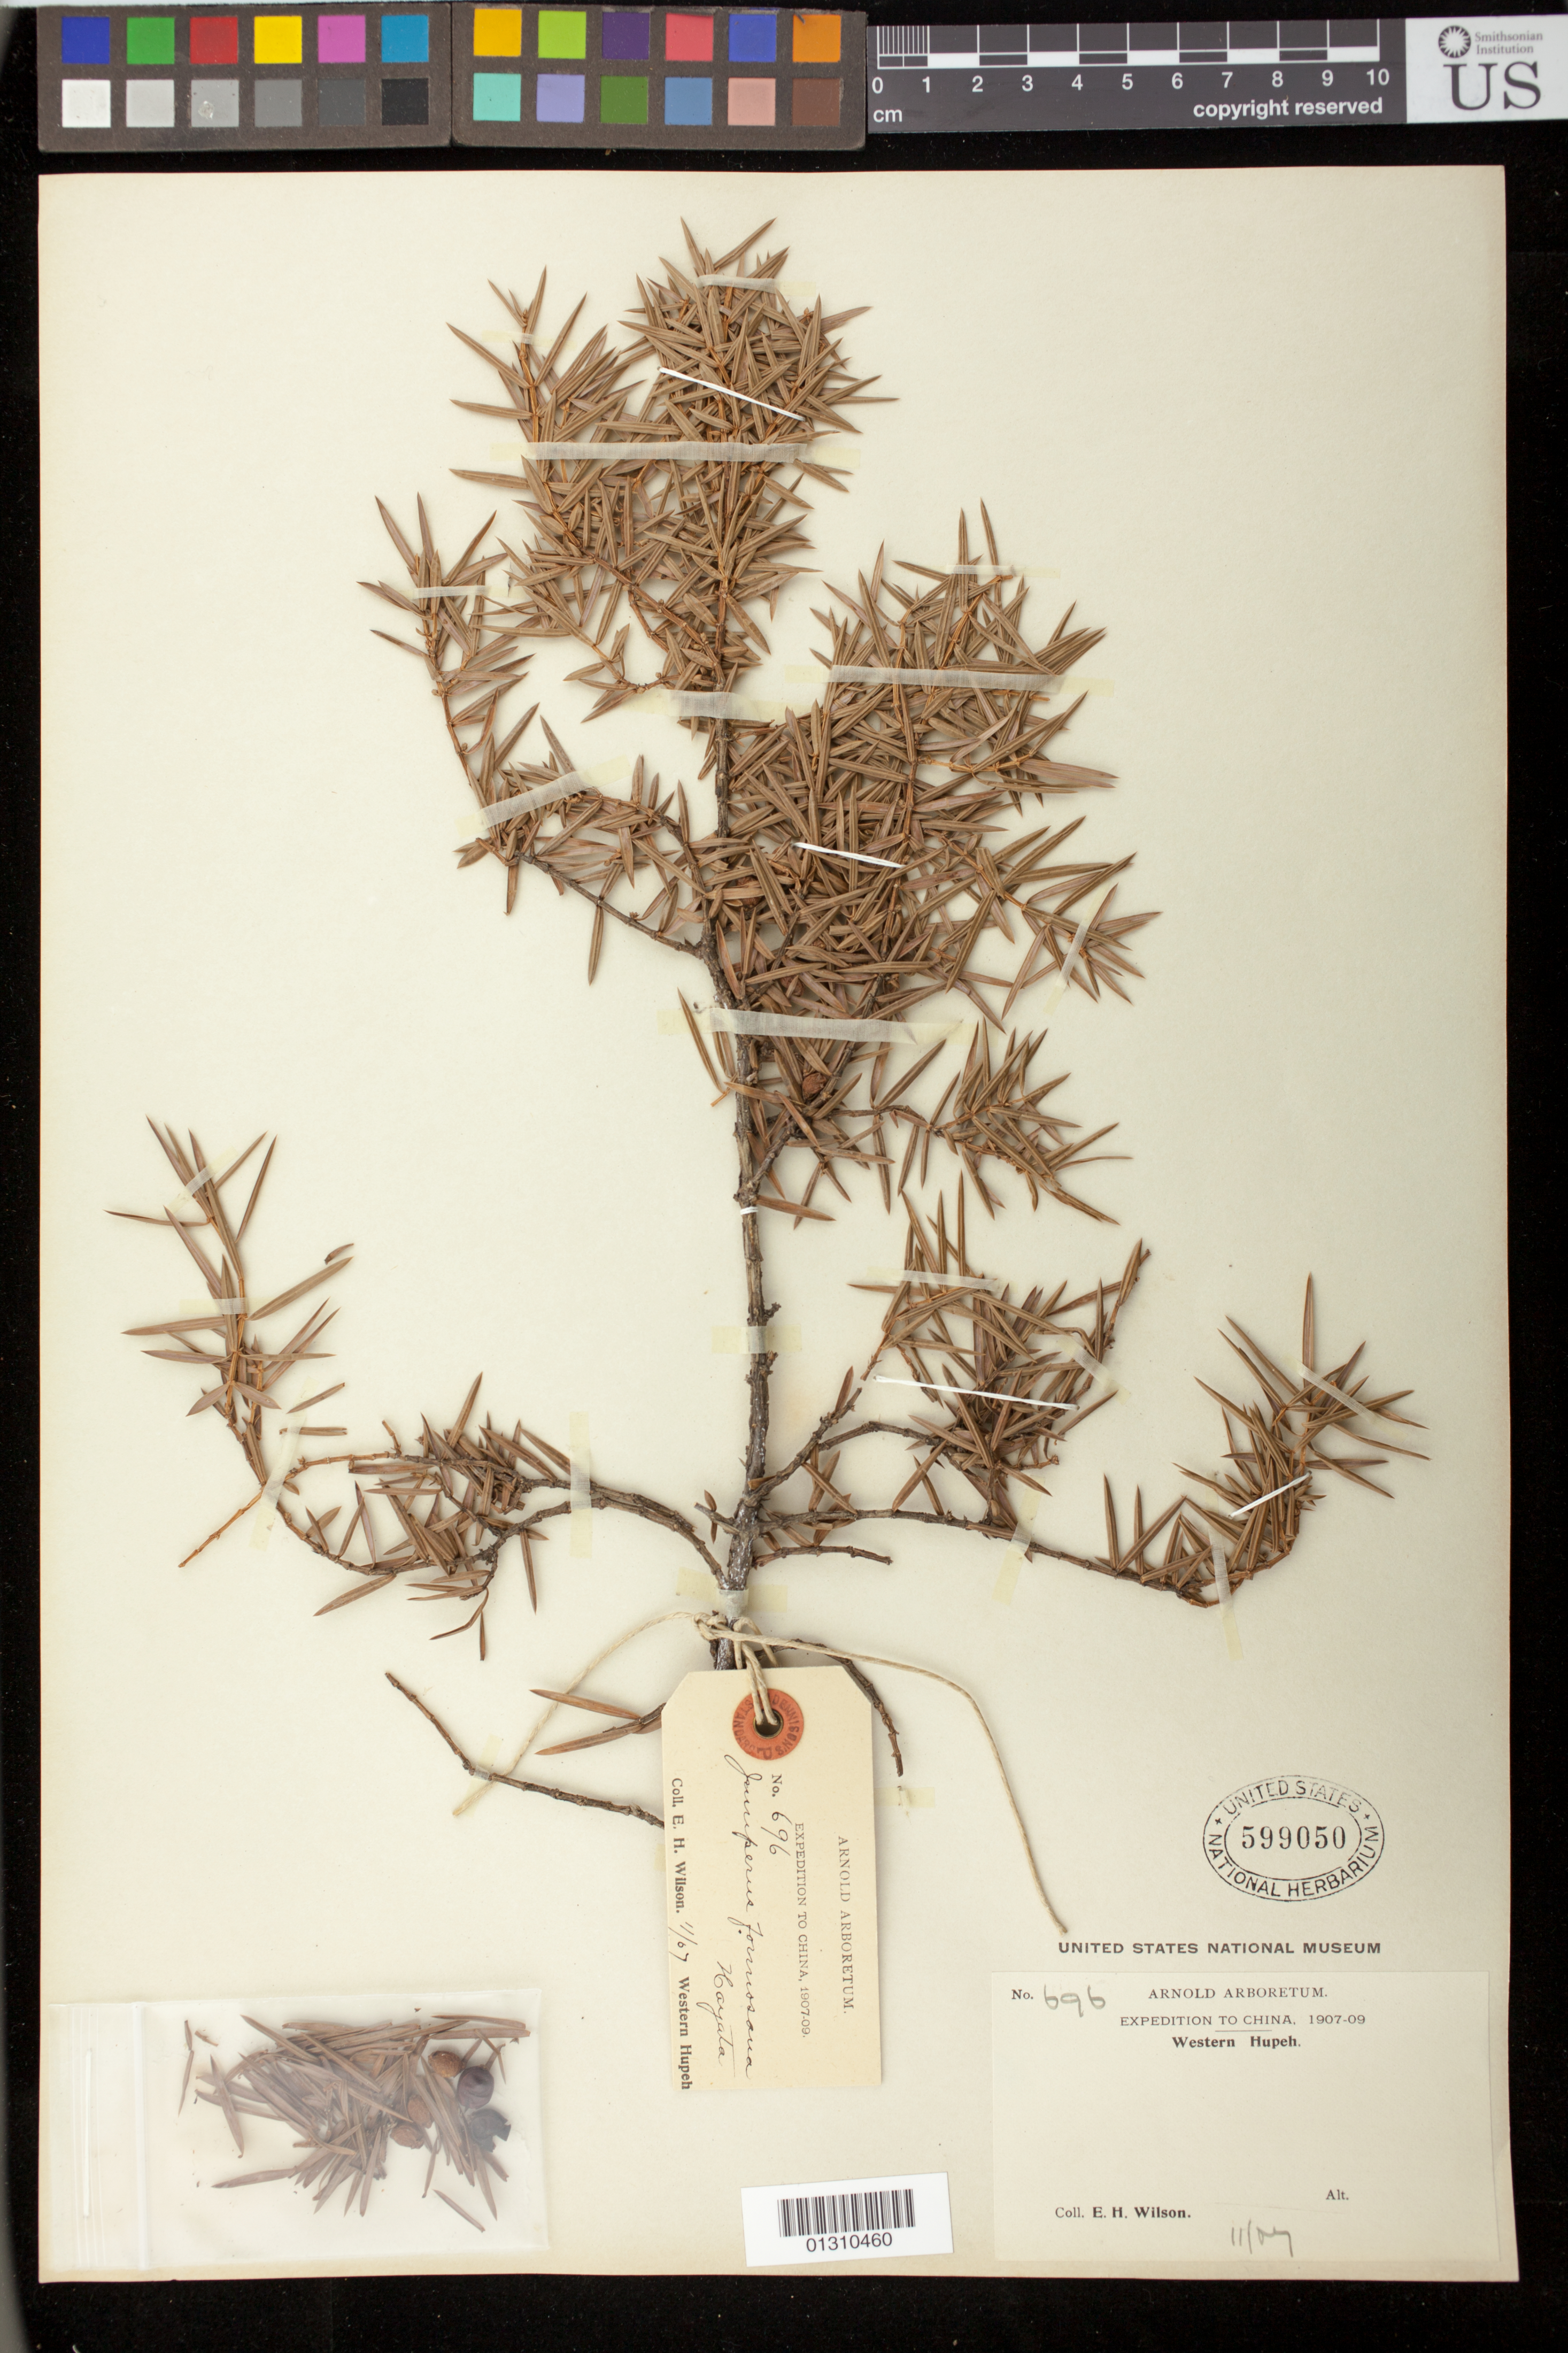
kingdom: Plantae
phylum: Tracheophyta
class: Pinopsida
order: Pinales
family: Cupressaceae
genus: Juniperus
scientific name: Juniperus formosana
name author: Hayata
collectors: E. Wilson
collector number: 696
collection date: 1907-11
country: China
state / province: Hubei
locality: Western Hupeh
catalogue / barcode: US 599050